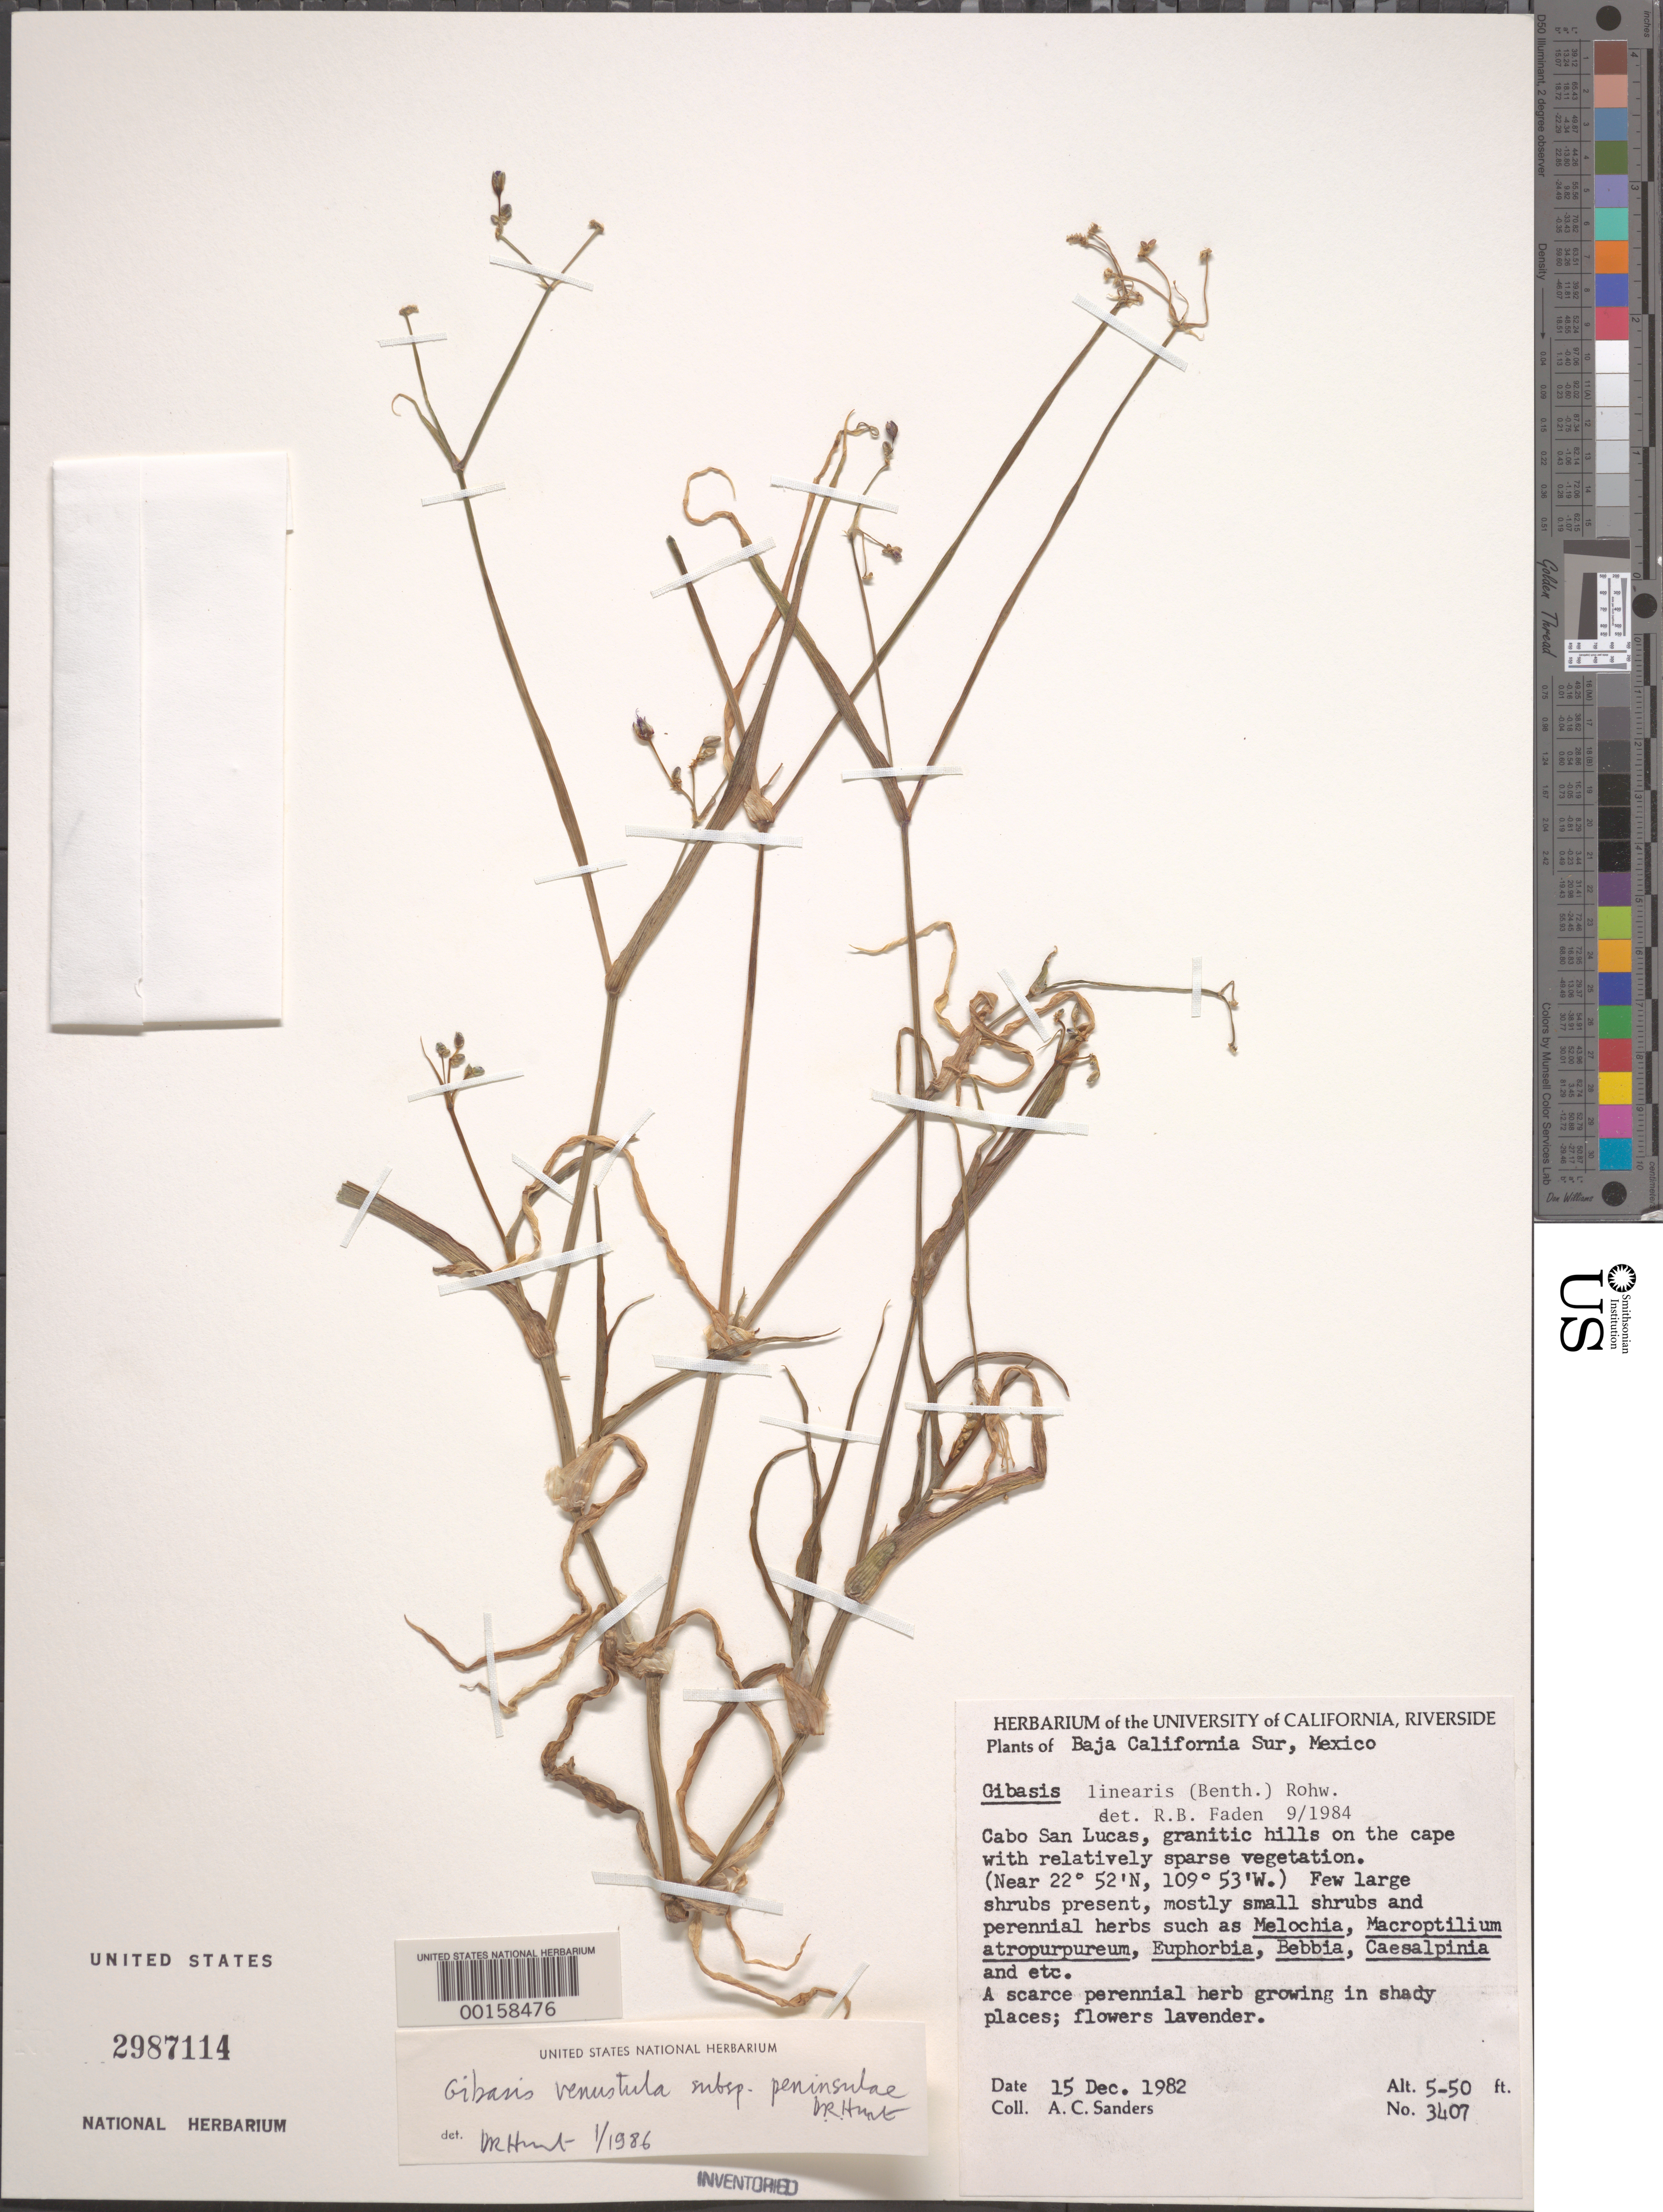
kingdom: Plantae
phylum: Tracheophyta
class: Liliopsida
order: Commelinales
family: Commelinaceae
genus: Gibasis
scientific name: Gibasis heterophylla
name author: (K. Brandegee) Reveal & W.J. Hess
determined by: Hunt, D. R.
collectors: A. Sanders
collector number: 3407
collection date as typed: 15 Dec 1982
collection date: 1982-12-15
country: Mexico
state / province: Baja California Sur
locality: Cabo San Lucas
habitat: Granitic hills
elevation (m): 2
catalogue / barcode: US 2987114